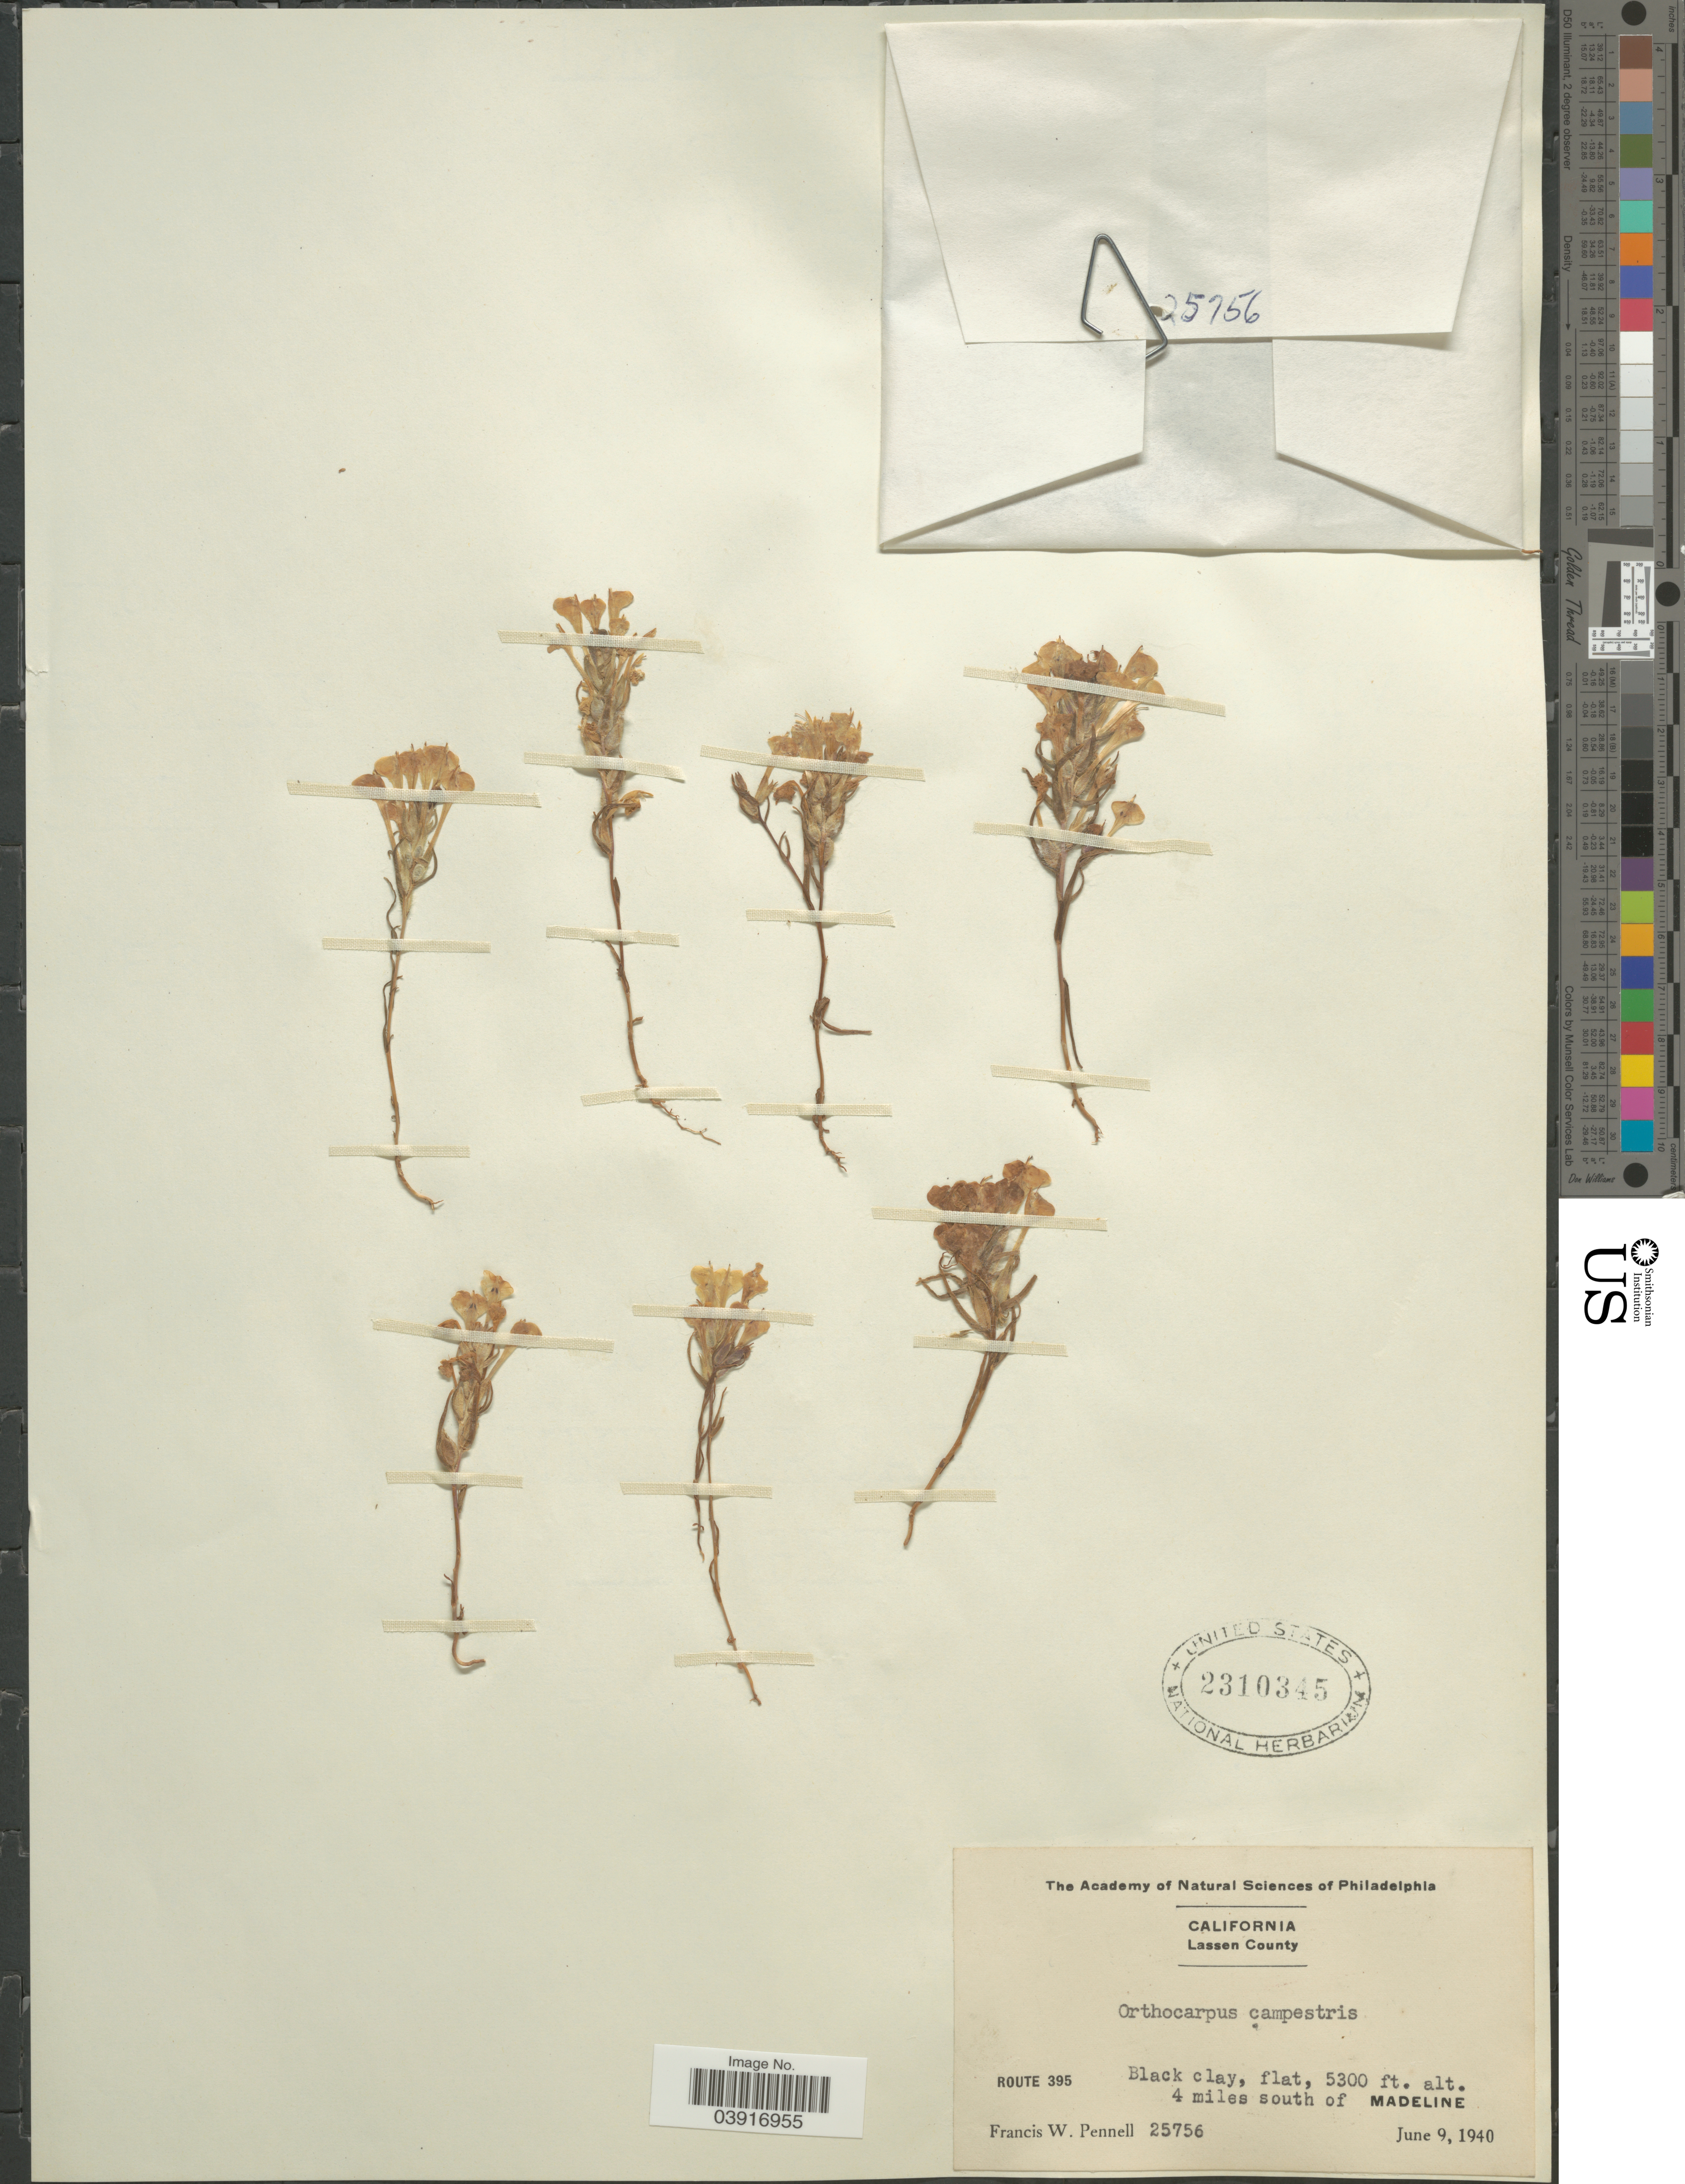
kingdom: Plantae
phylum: Tracheophyta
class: Magnoliopsida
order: Lamiales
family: Orobanchaceae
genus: Orthocarpus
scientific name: Orthocarpus campestris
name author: Benth.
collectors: F. W. Pennell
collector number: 25756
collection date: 1940-06-09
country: United States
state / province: California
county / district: Lassen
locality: Lassen County. Route 395, 4 miles south of Madeline.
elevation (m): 1615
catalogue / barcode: US 2310345